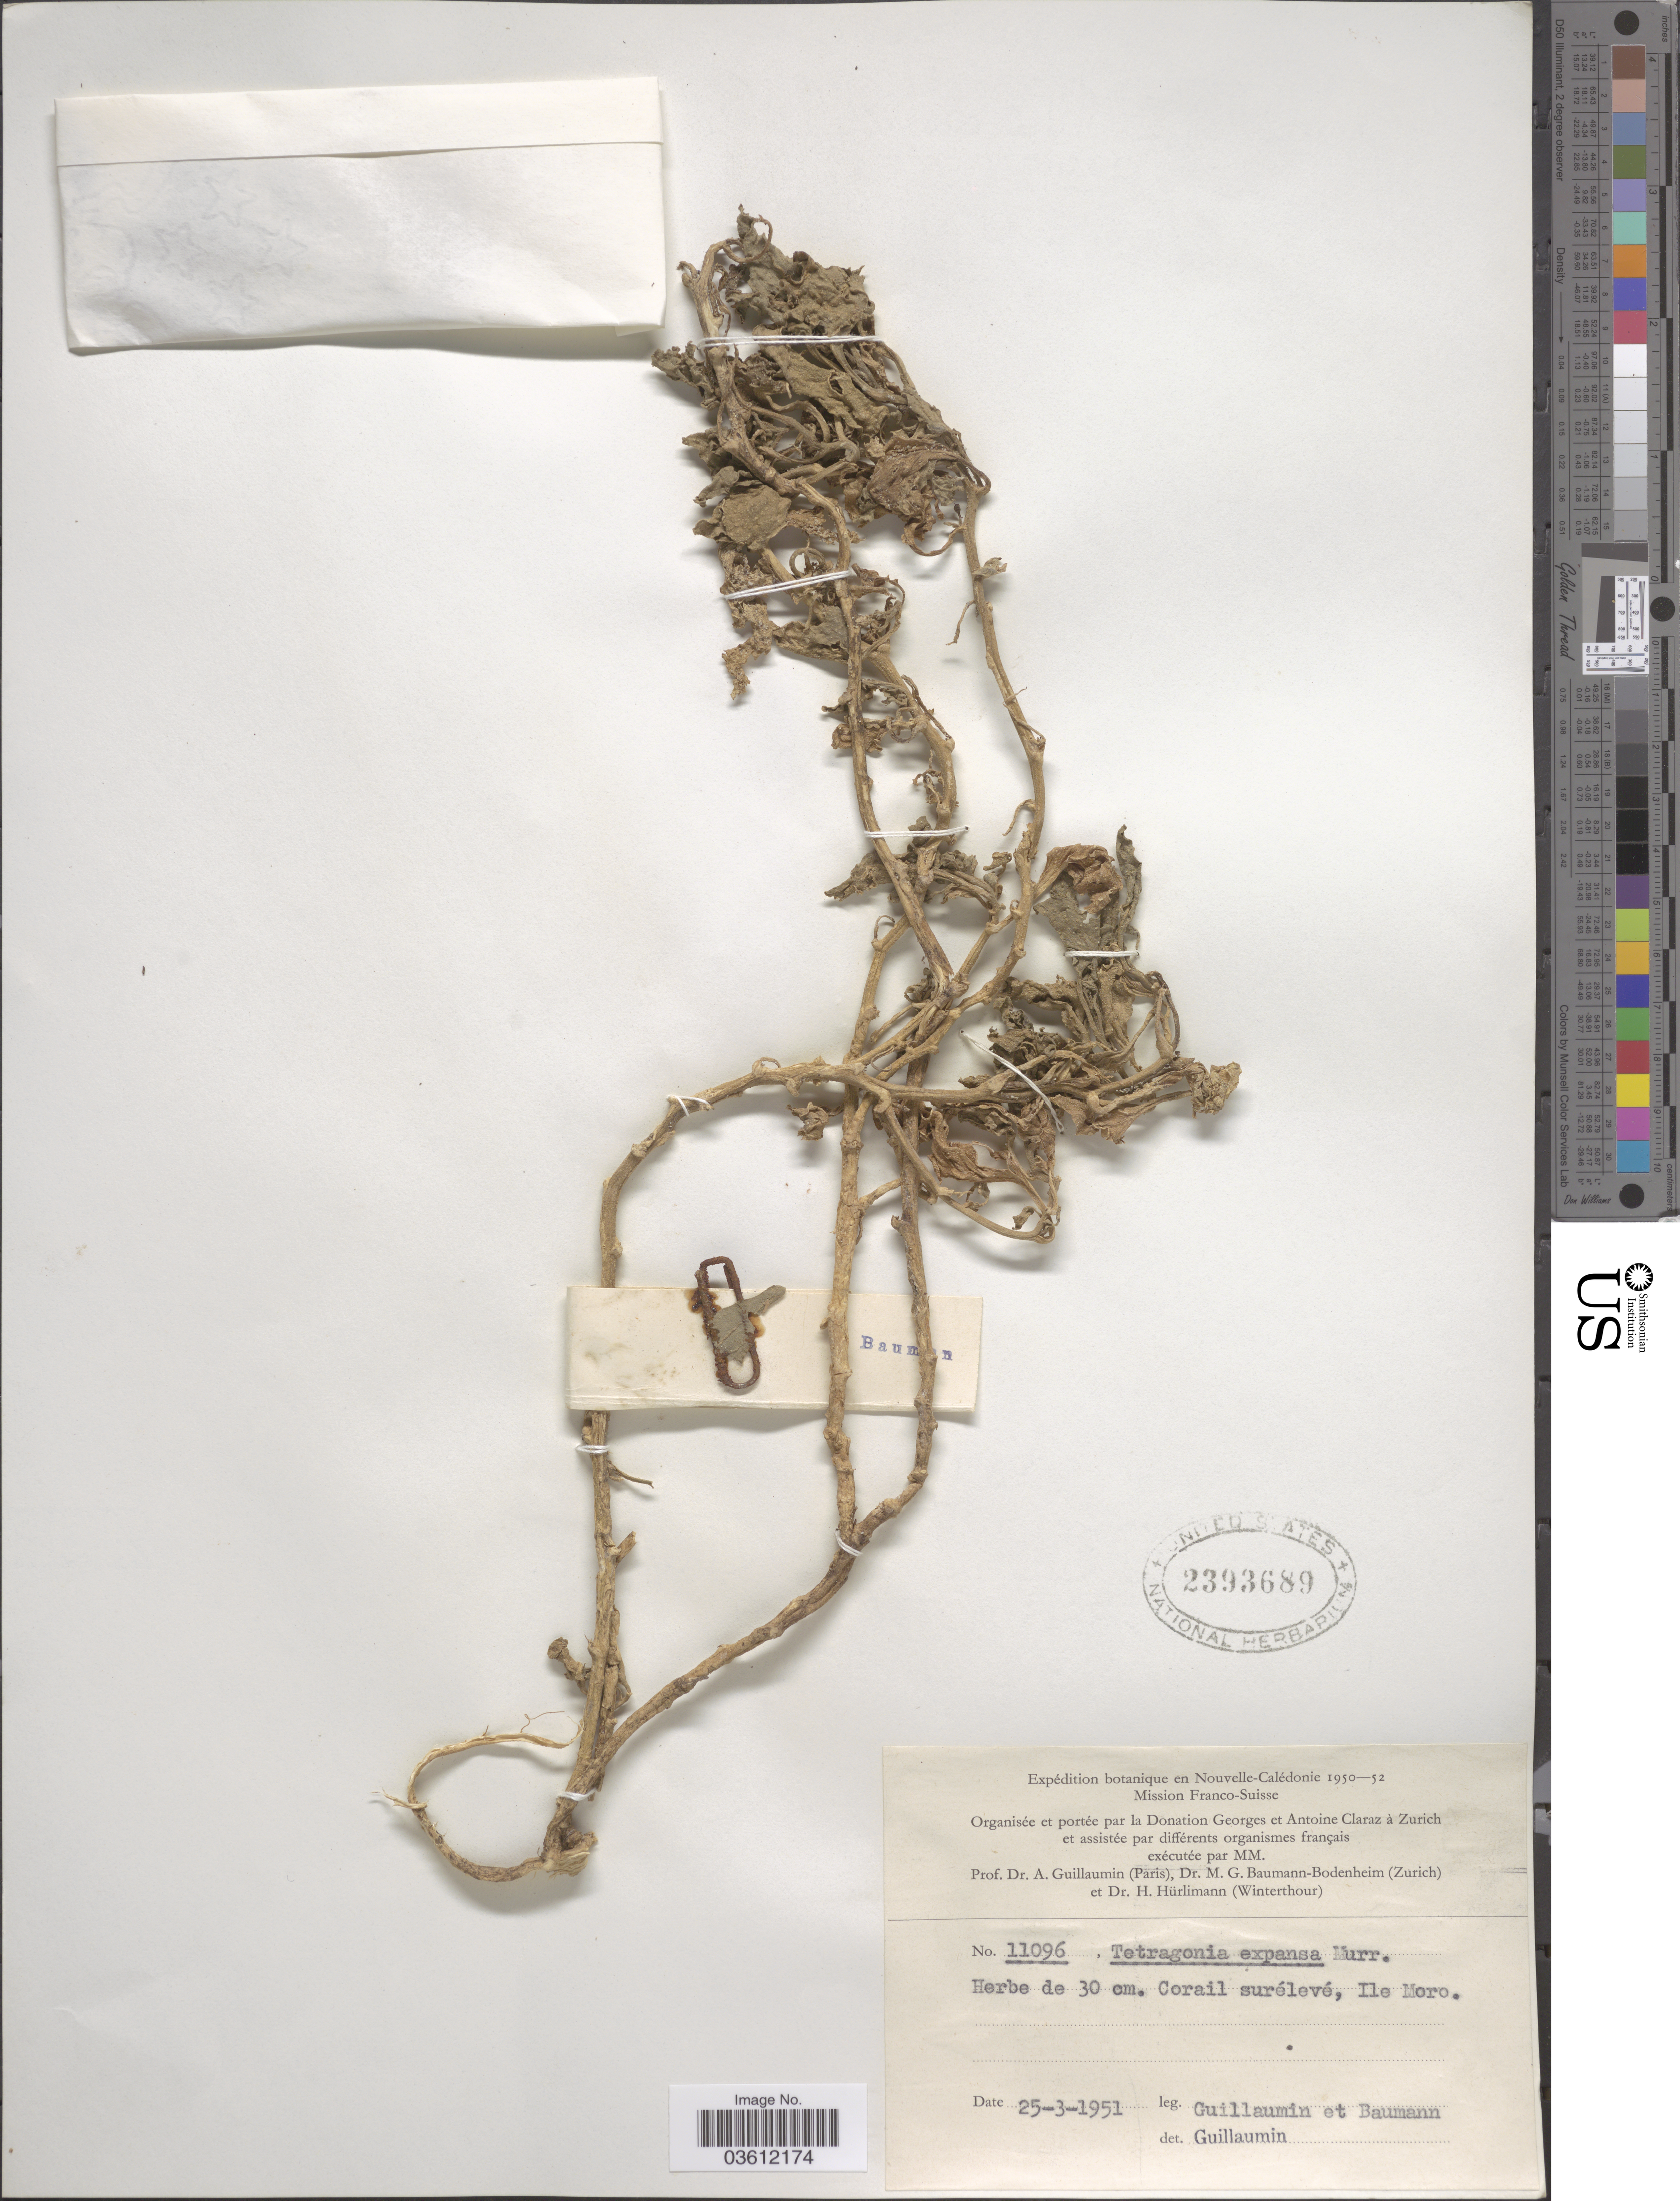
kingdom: Plantae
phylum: Tracheophyta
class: Magnoliopsida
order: Caryophyllales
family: Aizoaceae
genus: Tetragonia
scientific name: Tetragonia expansa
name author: Murr.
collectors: A. Guillaumin & M. G. Baumann-Bodenheim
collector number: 11096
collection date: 1951-03-25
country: New Zealand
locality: Ile Moro.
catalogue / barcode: US 2393689